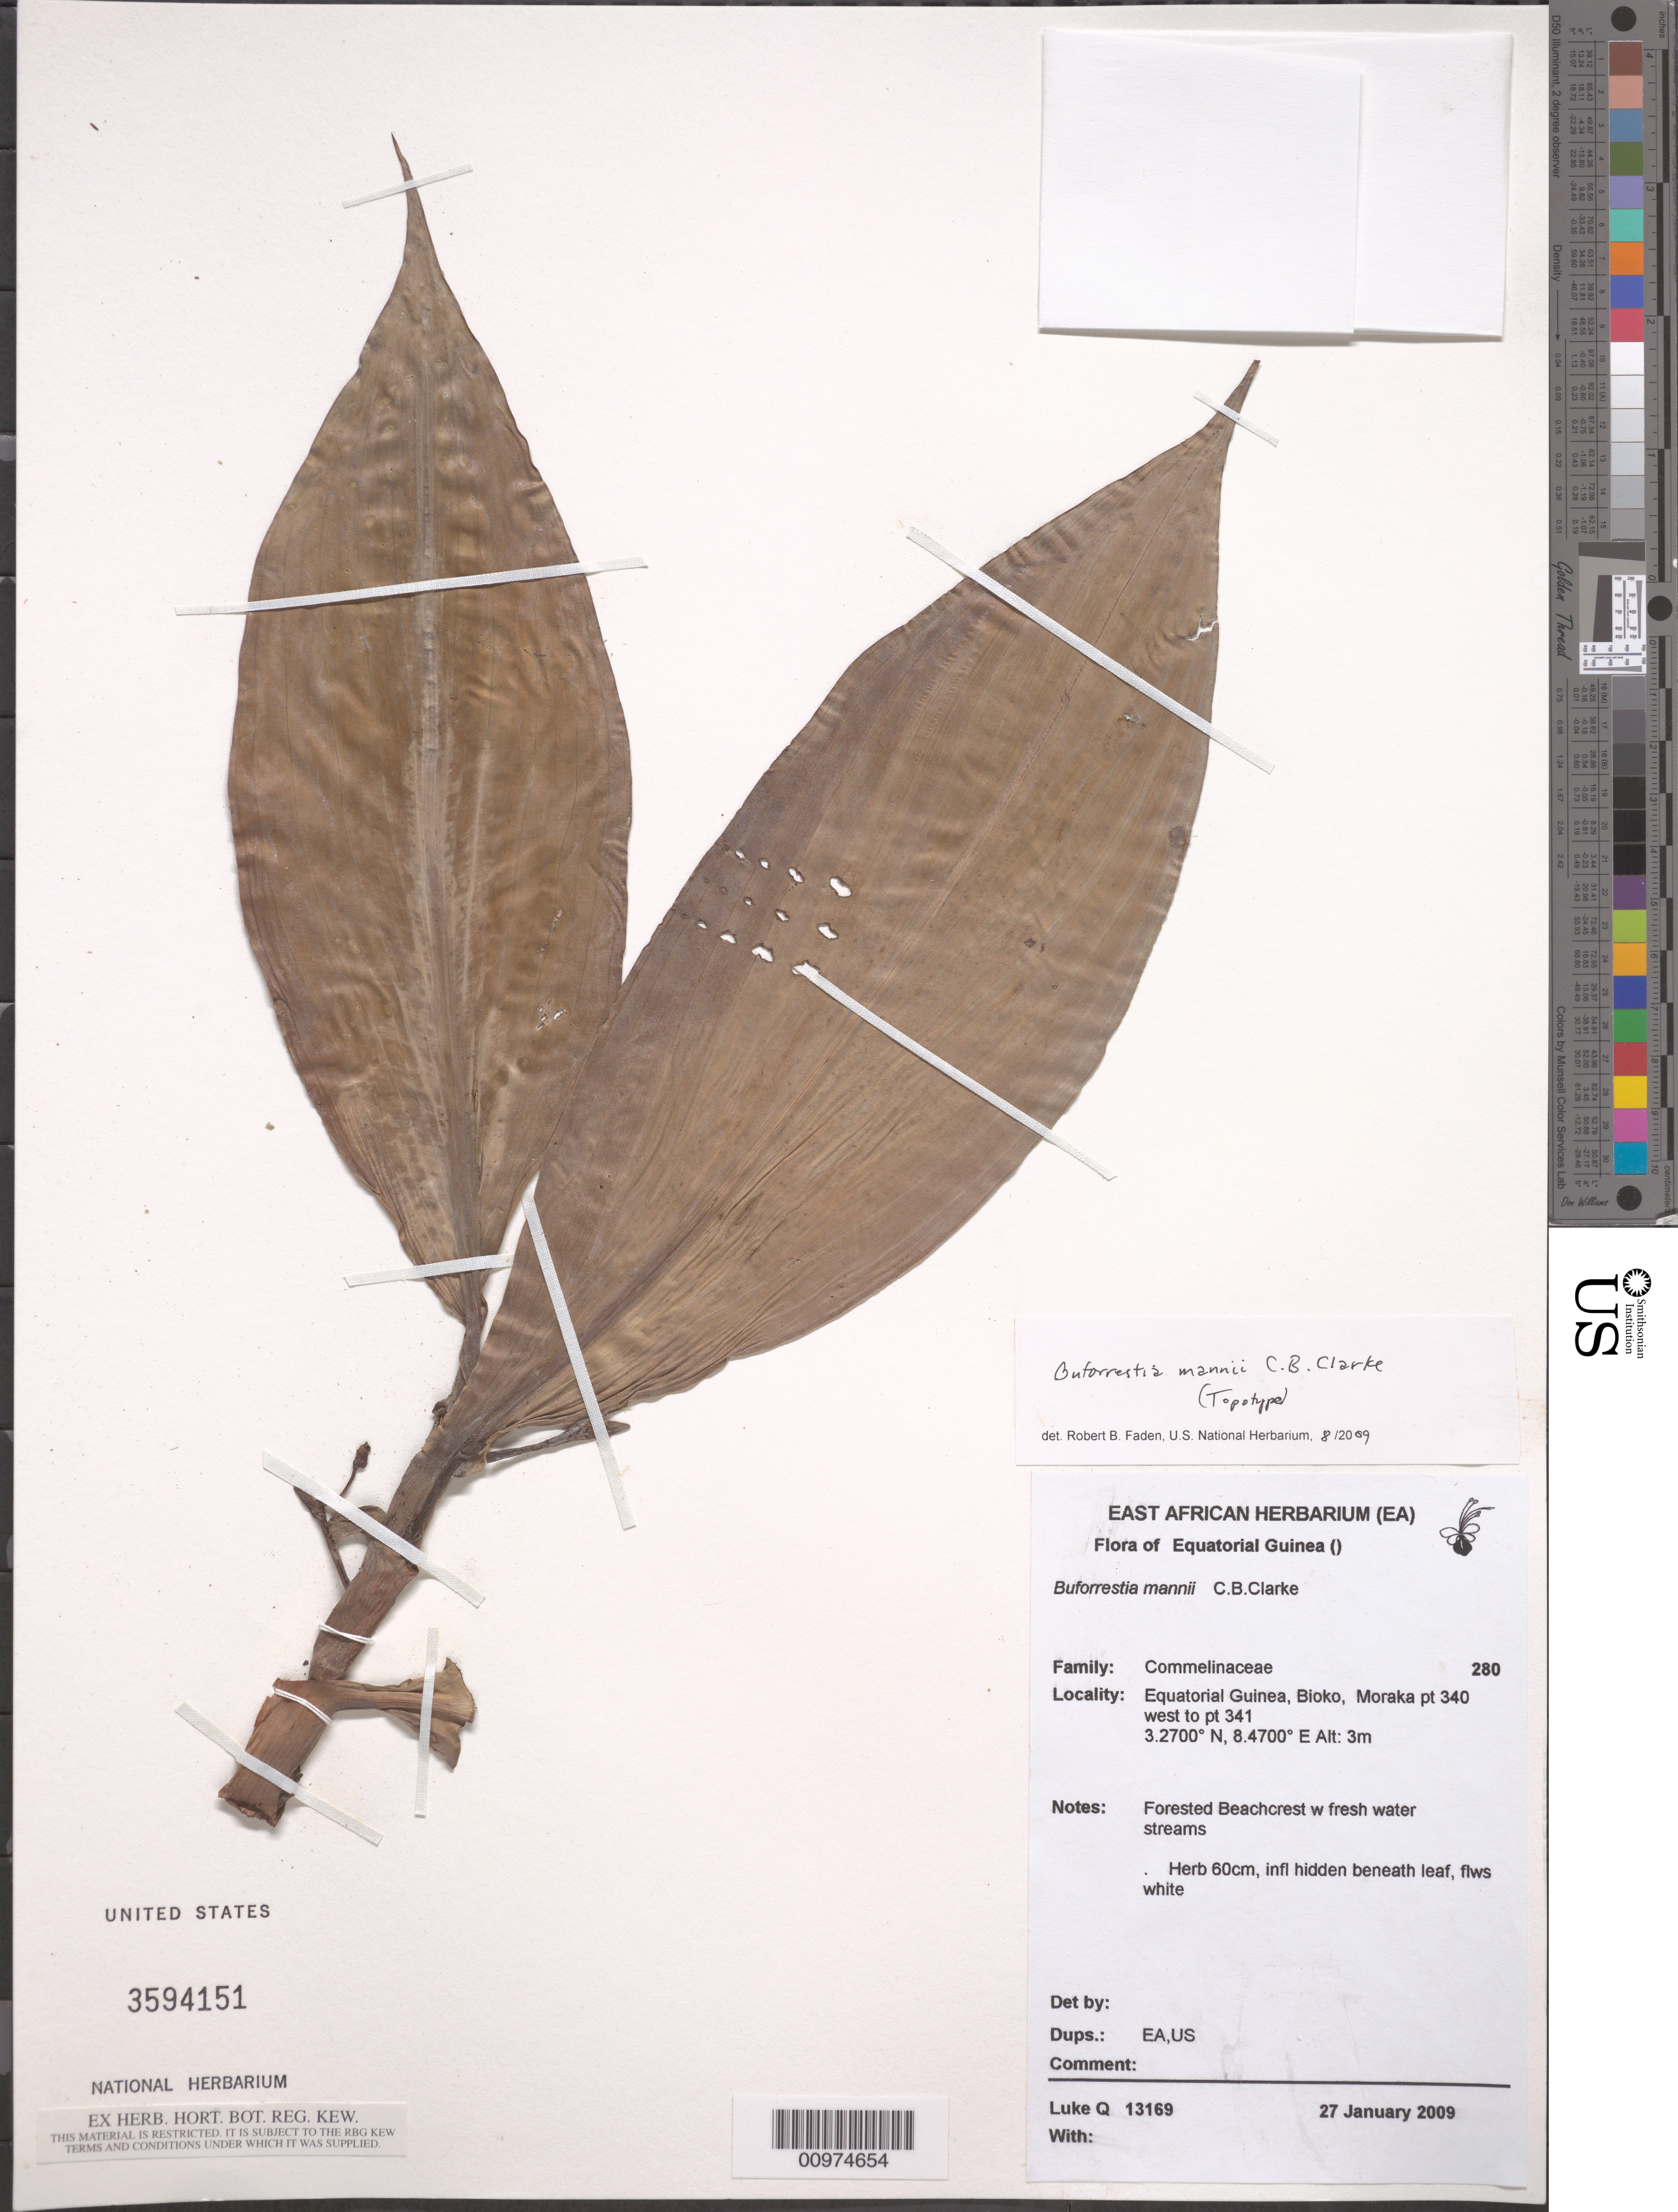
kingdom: Plantae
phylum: Tracheophyta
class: Liliopsida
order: Commelinales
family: Commelinaceae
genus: Buforrestia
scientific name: Buforrestia mannii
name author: C.B. Clarke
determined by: Faden, Robert B., (US), Smithsonian Institution - National Museum of Natural History (UNITED STATES)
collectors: Q. Luke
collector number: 13169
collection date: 2009-01-27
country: Equatorial Guinea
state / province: Bioko Sur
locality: Moraka pt 340 west to pt 341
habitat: Forested Beachcrest w fresh water streams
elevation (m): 3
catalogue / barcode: US 3594151